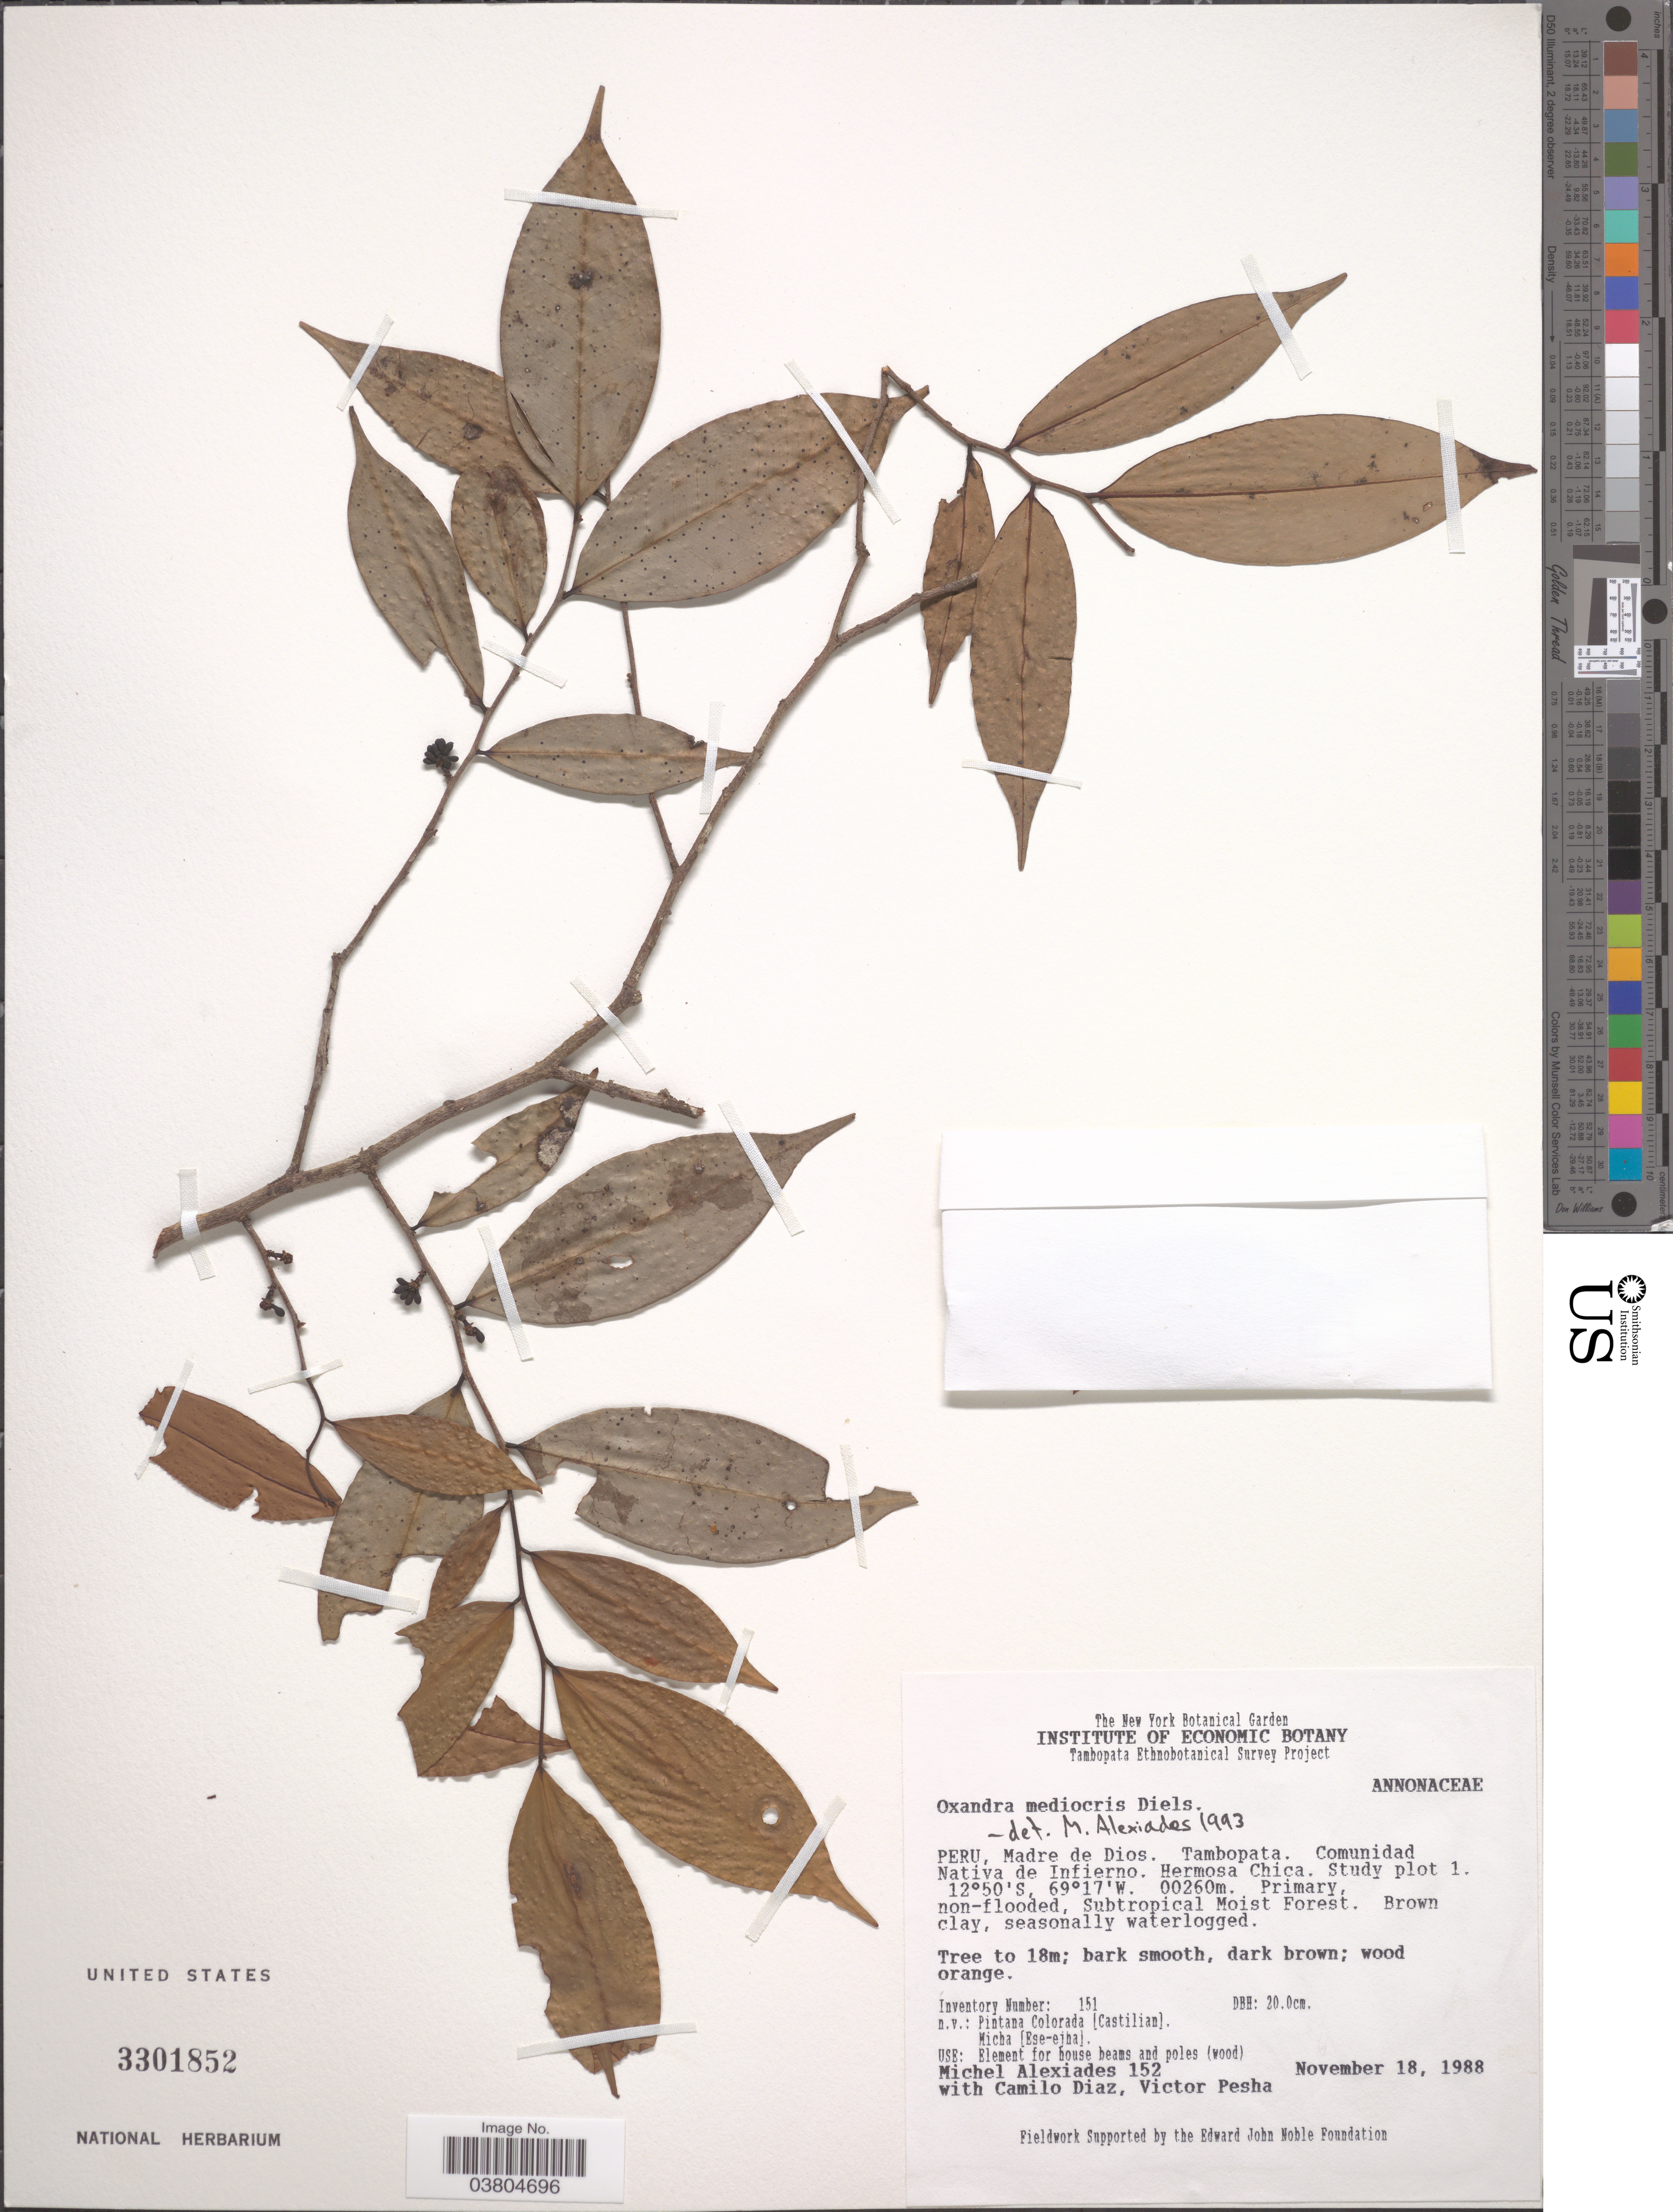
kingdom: Plantae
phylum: Tracheophyta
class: Magnoliopsida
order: Magnoliales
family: Annonaceae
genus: Oxandra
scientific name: Oxandra mediocris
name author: Diels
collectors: M. Alexiades, C. Díaz & V. Pesha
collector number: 152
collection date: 1988-11-18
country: Peru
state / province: Madre de Dios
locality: Tambopata. Comunidad Nativa de Infierno. Hermosa Chica. Study plot 1.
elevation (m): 260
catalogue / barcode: US 3301852